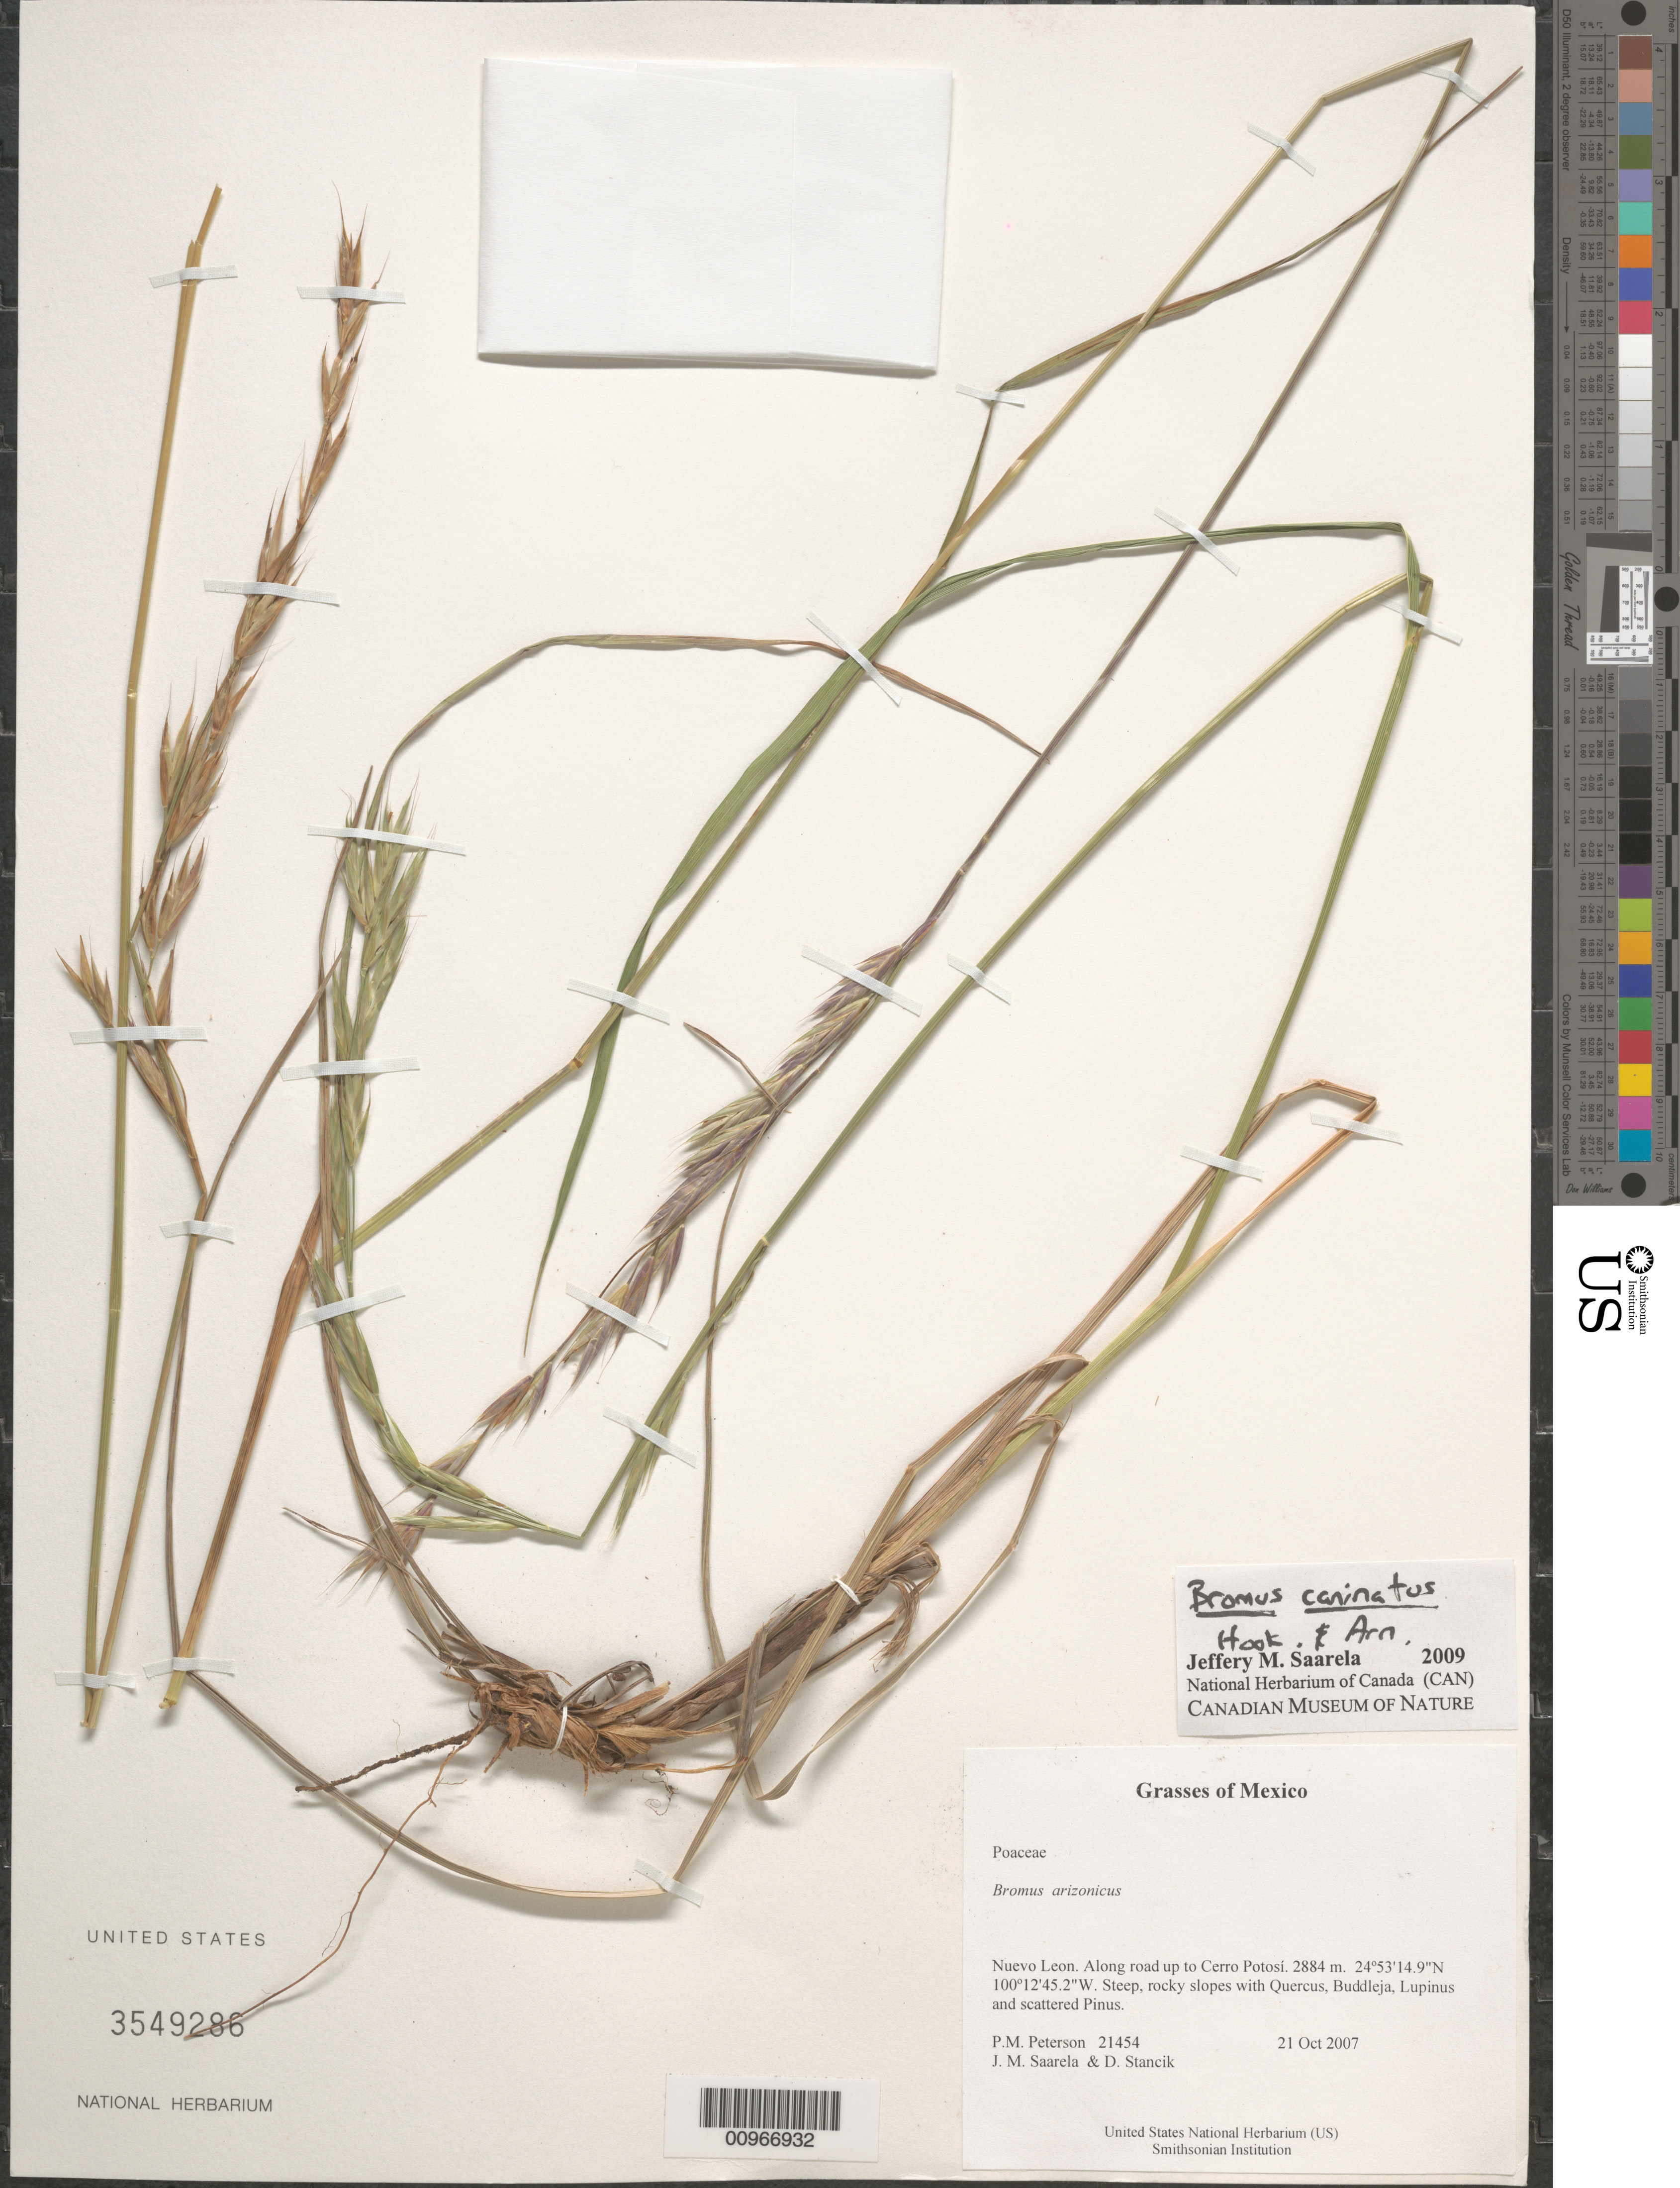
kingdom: Plantae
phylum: Tracheophyta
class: Liliopsida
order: Poales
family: Poaceae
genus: Bromus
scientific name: Bromus carinatus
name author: Hook. & Arn.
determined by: Saarela, J. M., (CAN), Canadian Museum of Nature (CANADA)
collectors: P. M. Peterson, J. Saarela & D. Stancik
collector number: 21454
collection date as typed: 21 Oct 2007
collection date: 2007-10-21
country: Mexico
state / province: Nuevo León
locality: Along road up to Cerro Potosí.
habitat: Steep, rocky slopes with Quercus, Buddleja, Lupinus and scattered Pinus.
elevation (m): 2884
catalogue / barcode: US 3549286